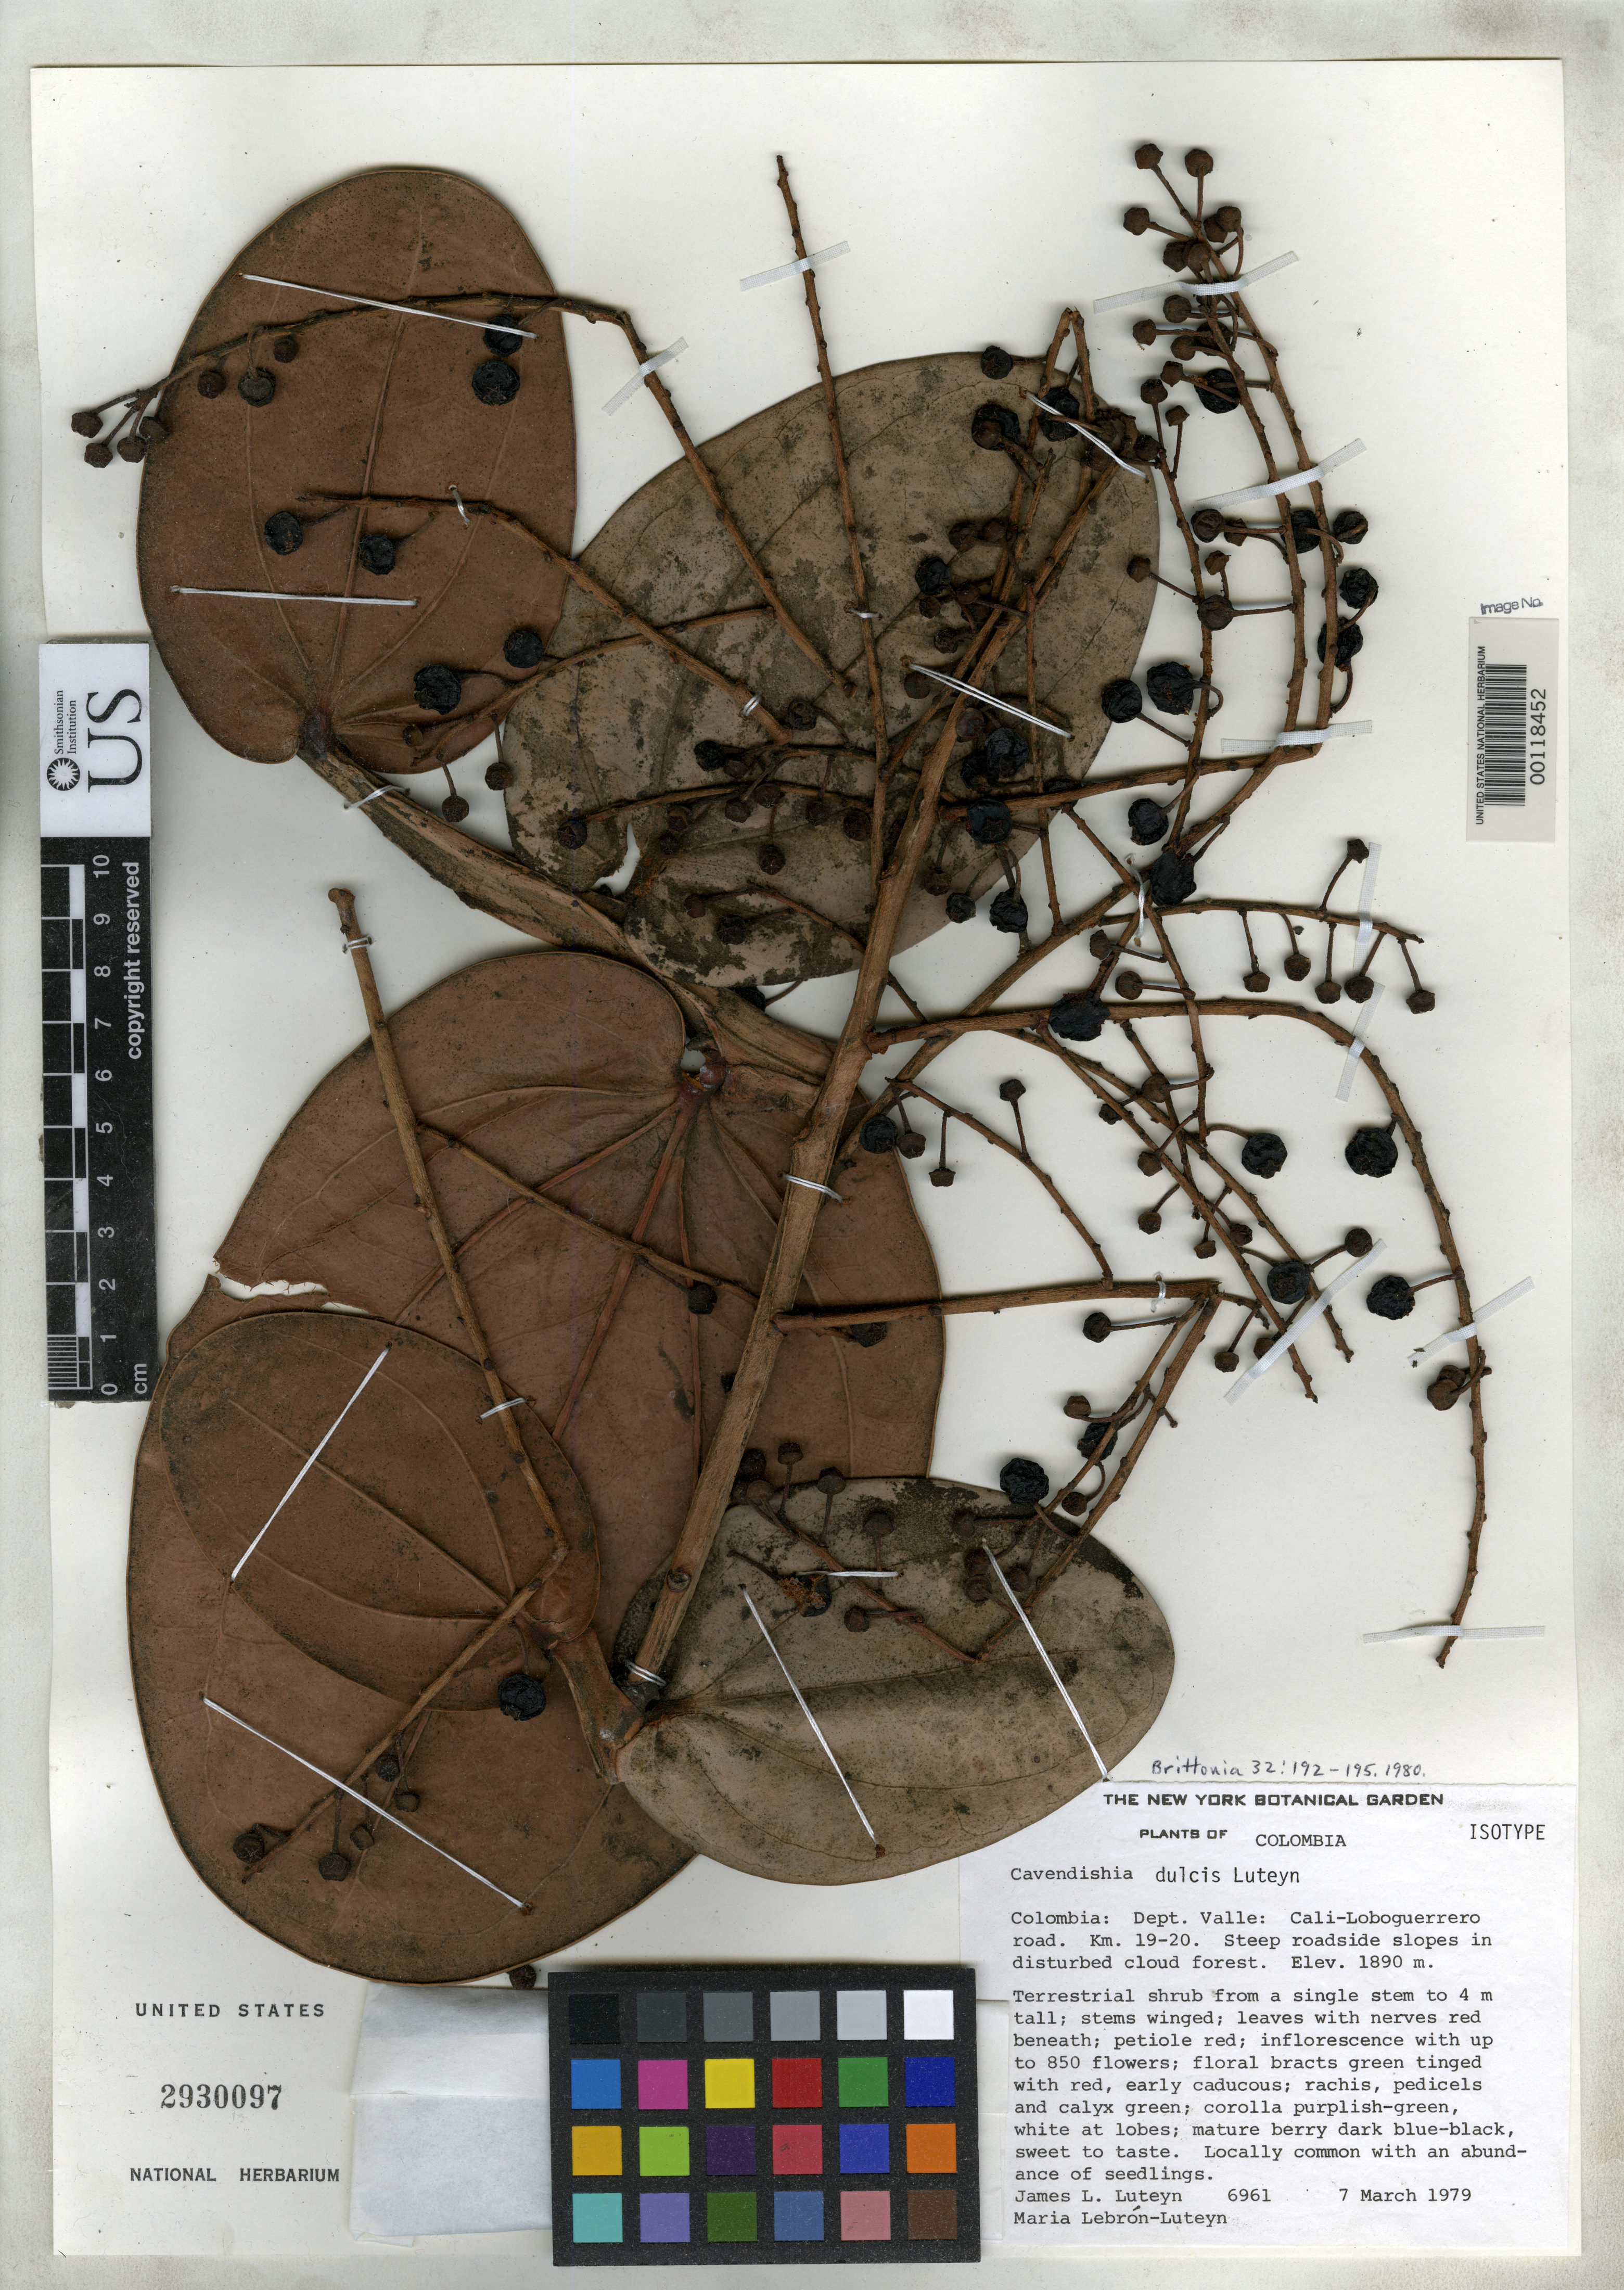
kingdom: Plantae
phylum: Tracheophyta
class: Magnoliopsida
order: Ericales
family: Ericaceae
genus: Cavendishia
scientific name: Cavendishia dulcis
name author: Luteyn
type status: Isotype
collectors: J. L. Luteyn & M. L. Lebrón-Luteyn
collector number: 6961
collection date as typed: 07 Mar 1979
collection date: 1979-03-07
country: Colombia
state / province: Valle del Cauca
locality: Cali-Lobo Guerrero rd, km 19-20.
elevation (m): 1890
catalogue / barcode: US 2930097